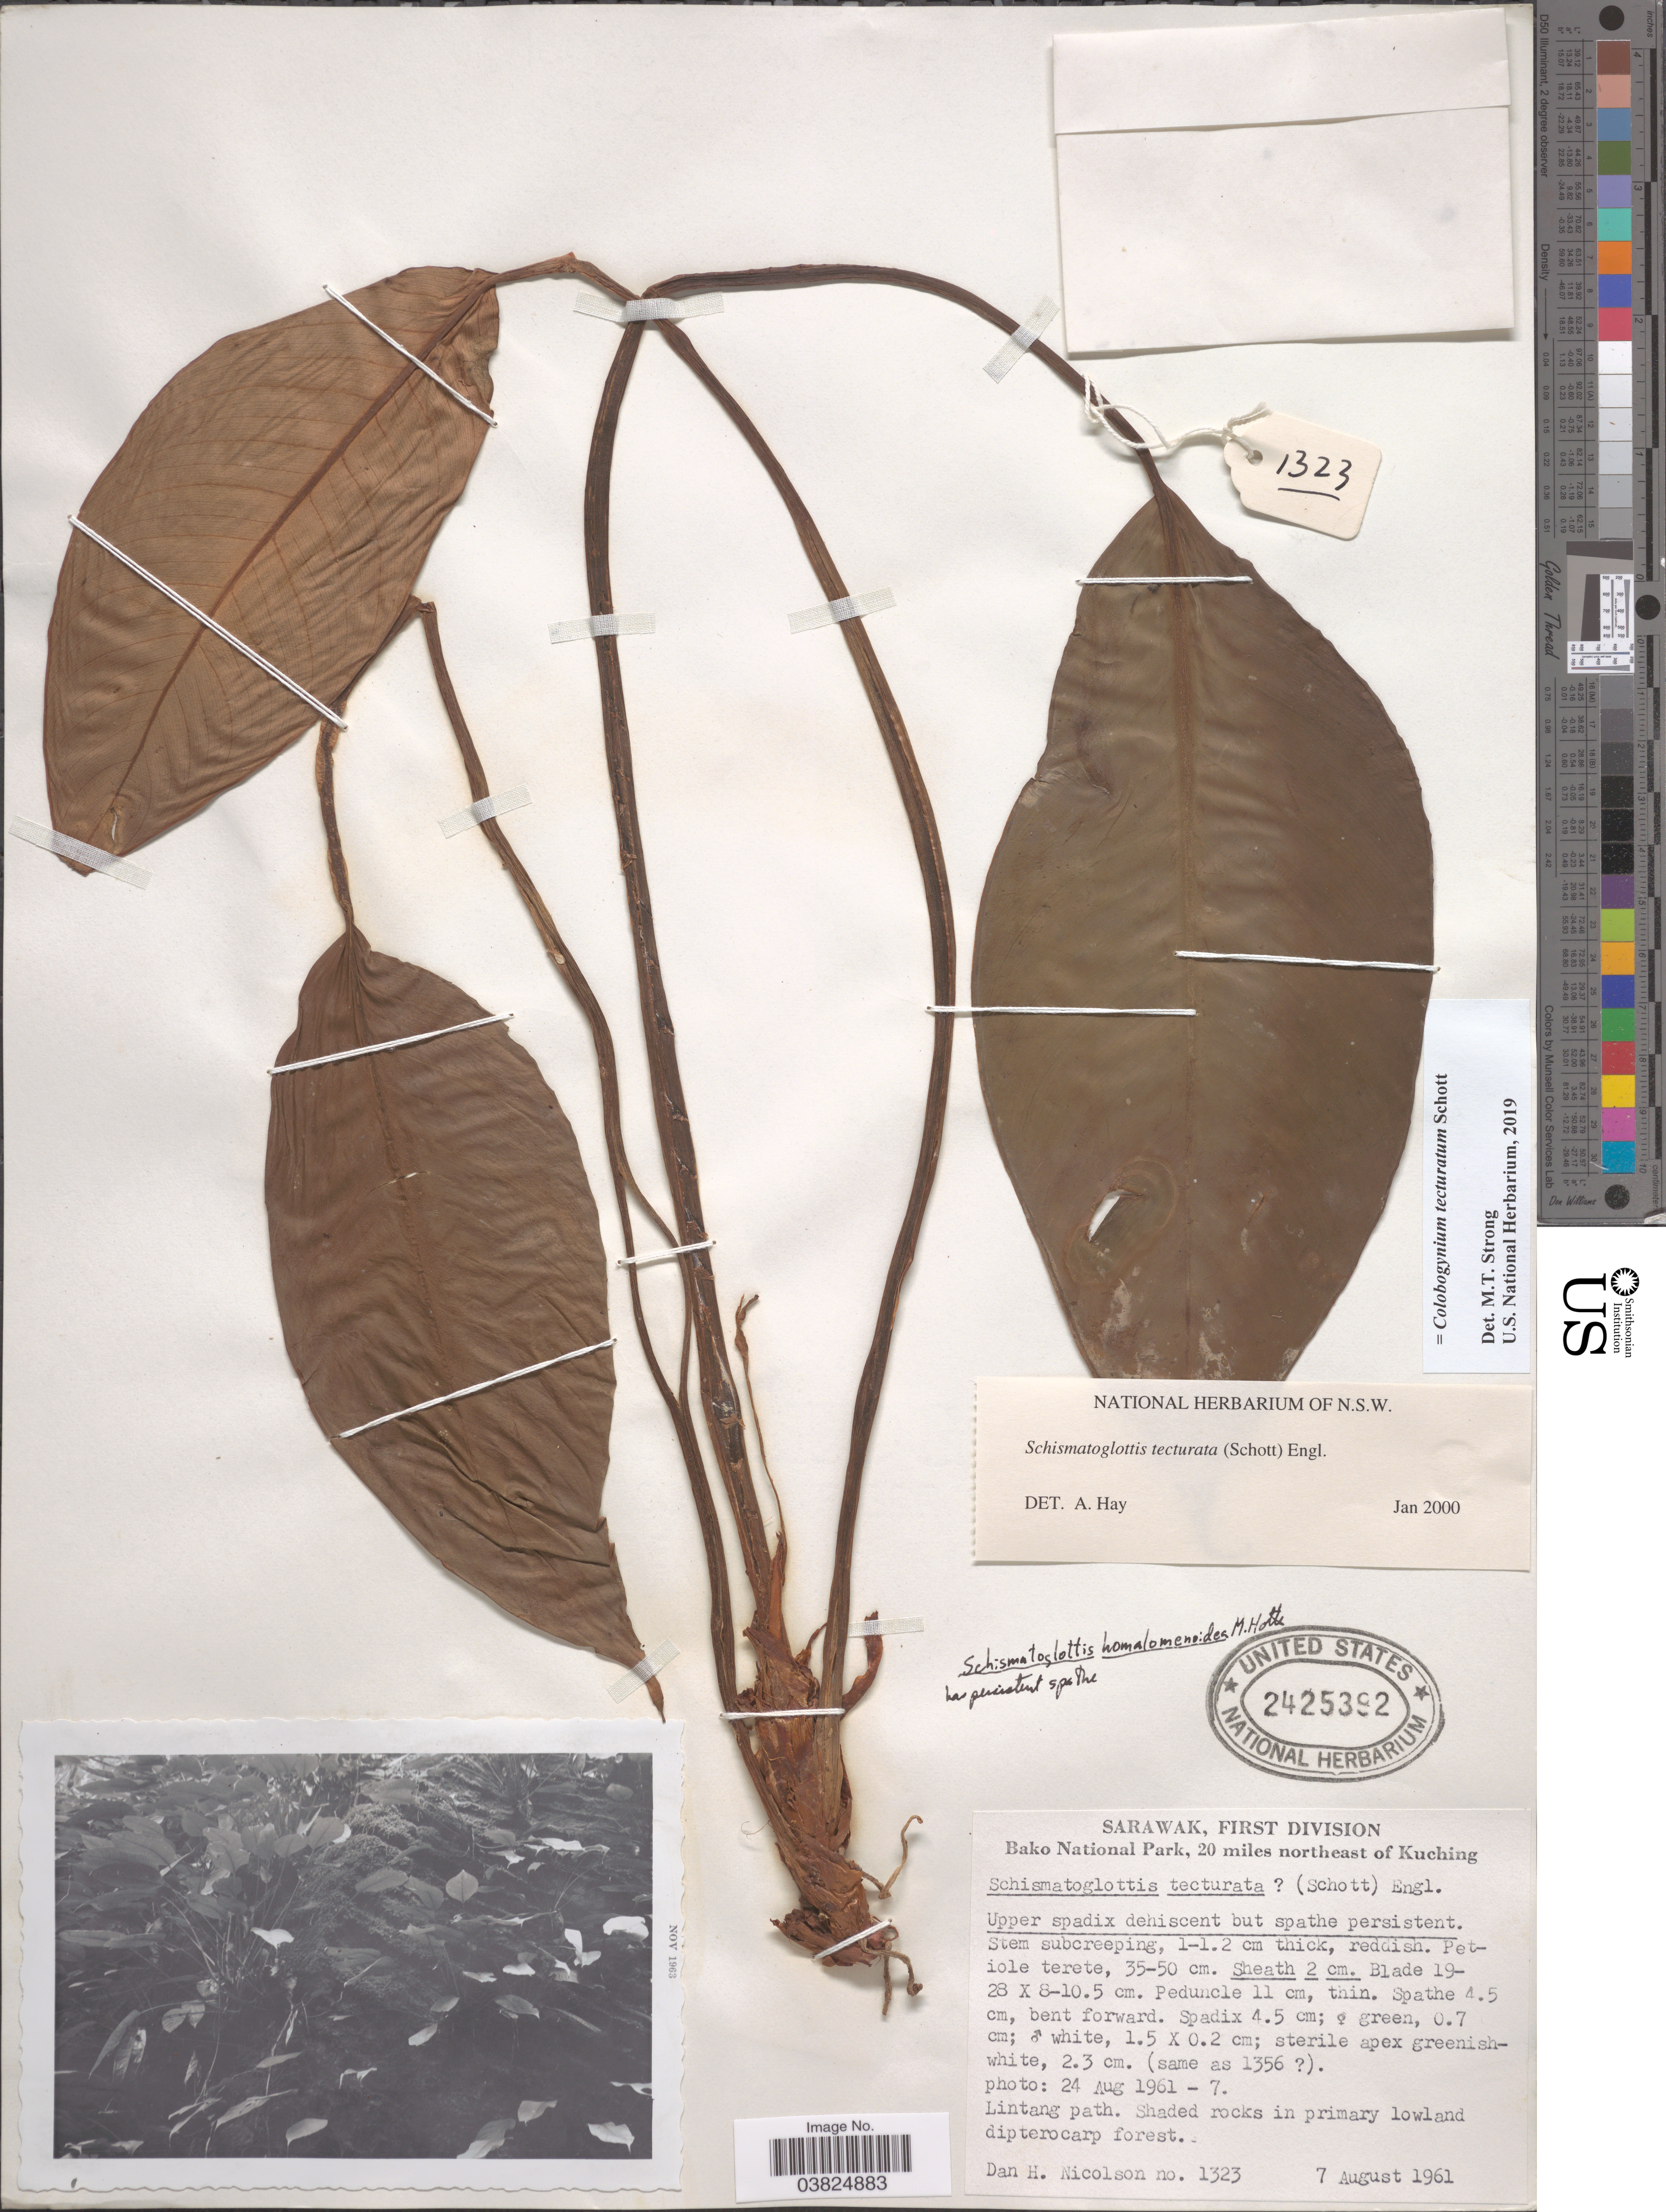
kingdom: Plantae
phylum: Tracheophyta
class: Liliopsida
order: Alismatales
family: Araceae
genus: Colobogynium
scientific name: Colobogynium tecturatum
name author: Schott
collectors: D. H. Nicolson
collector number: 1323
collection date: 1961-08-07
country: Malaysia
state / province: Sarawak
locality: First Division. Bako National Park, 20 miles northeast of Kuching.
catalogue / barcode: US 2425392